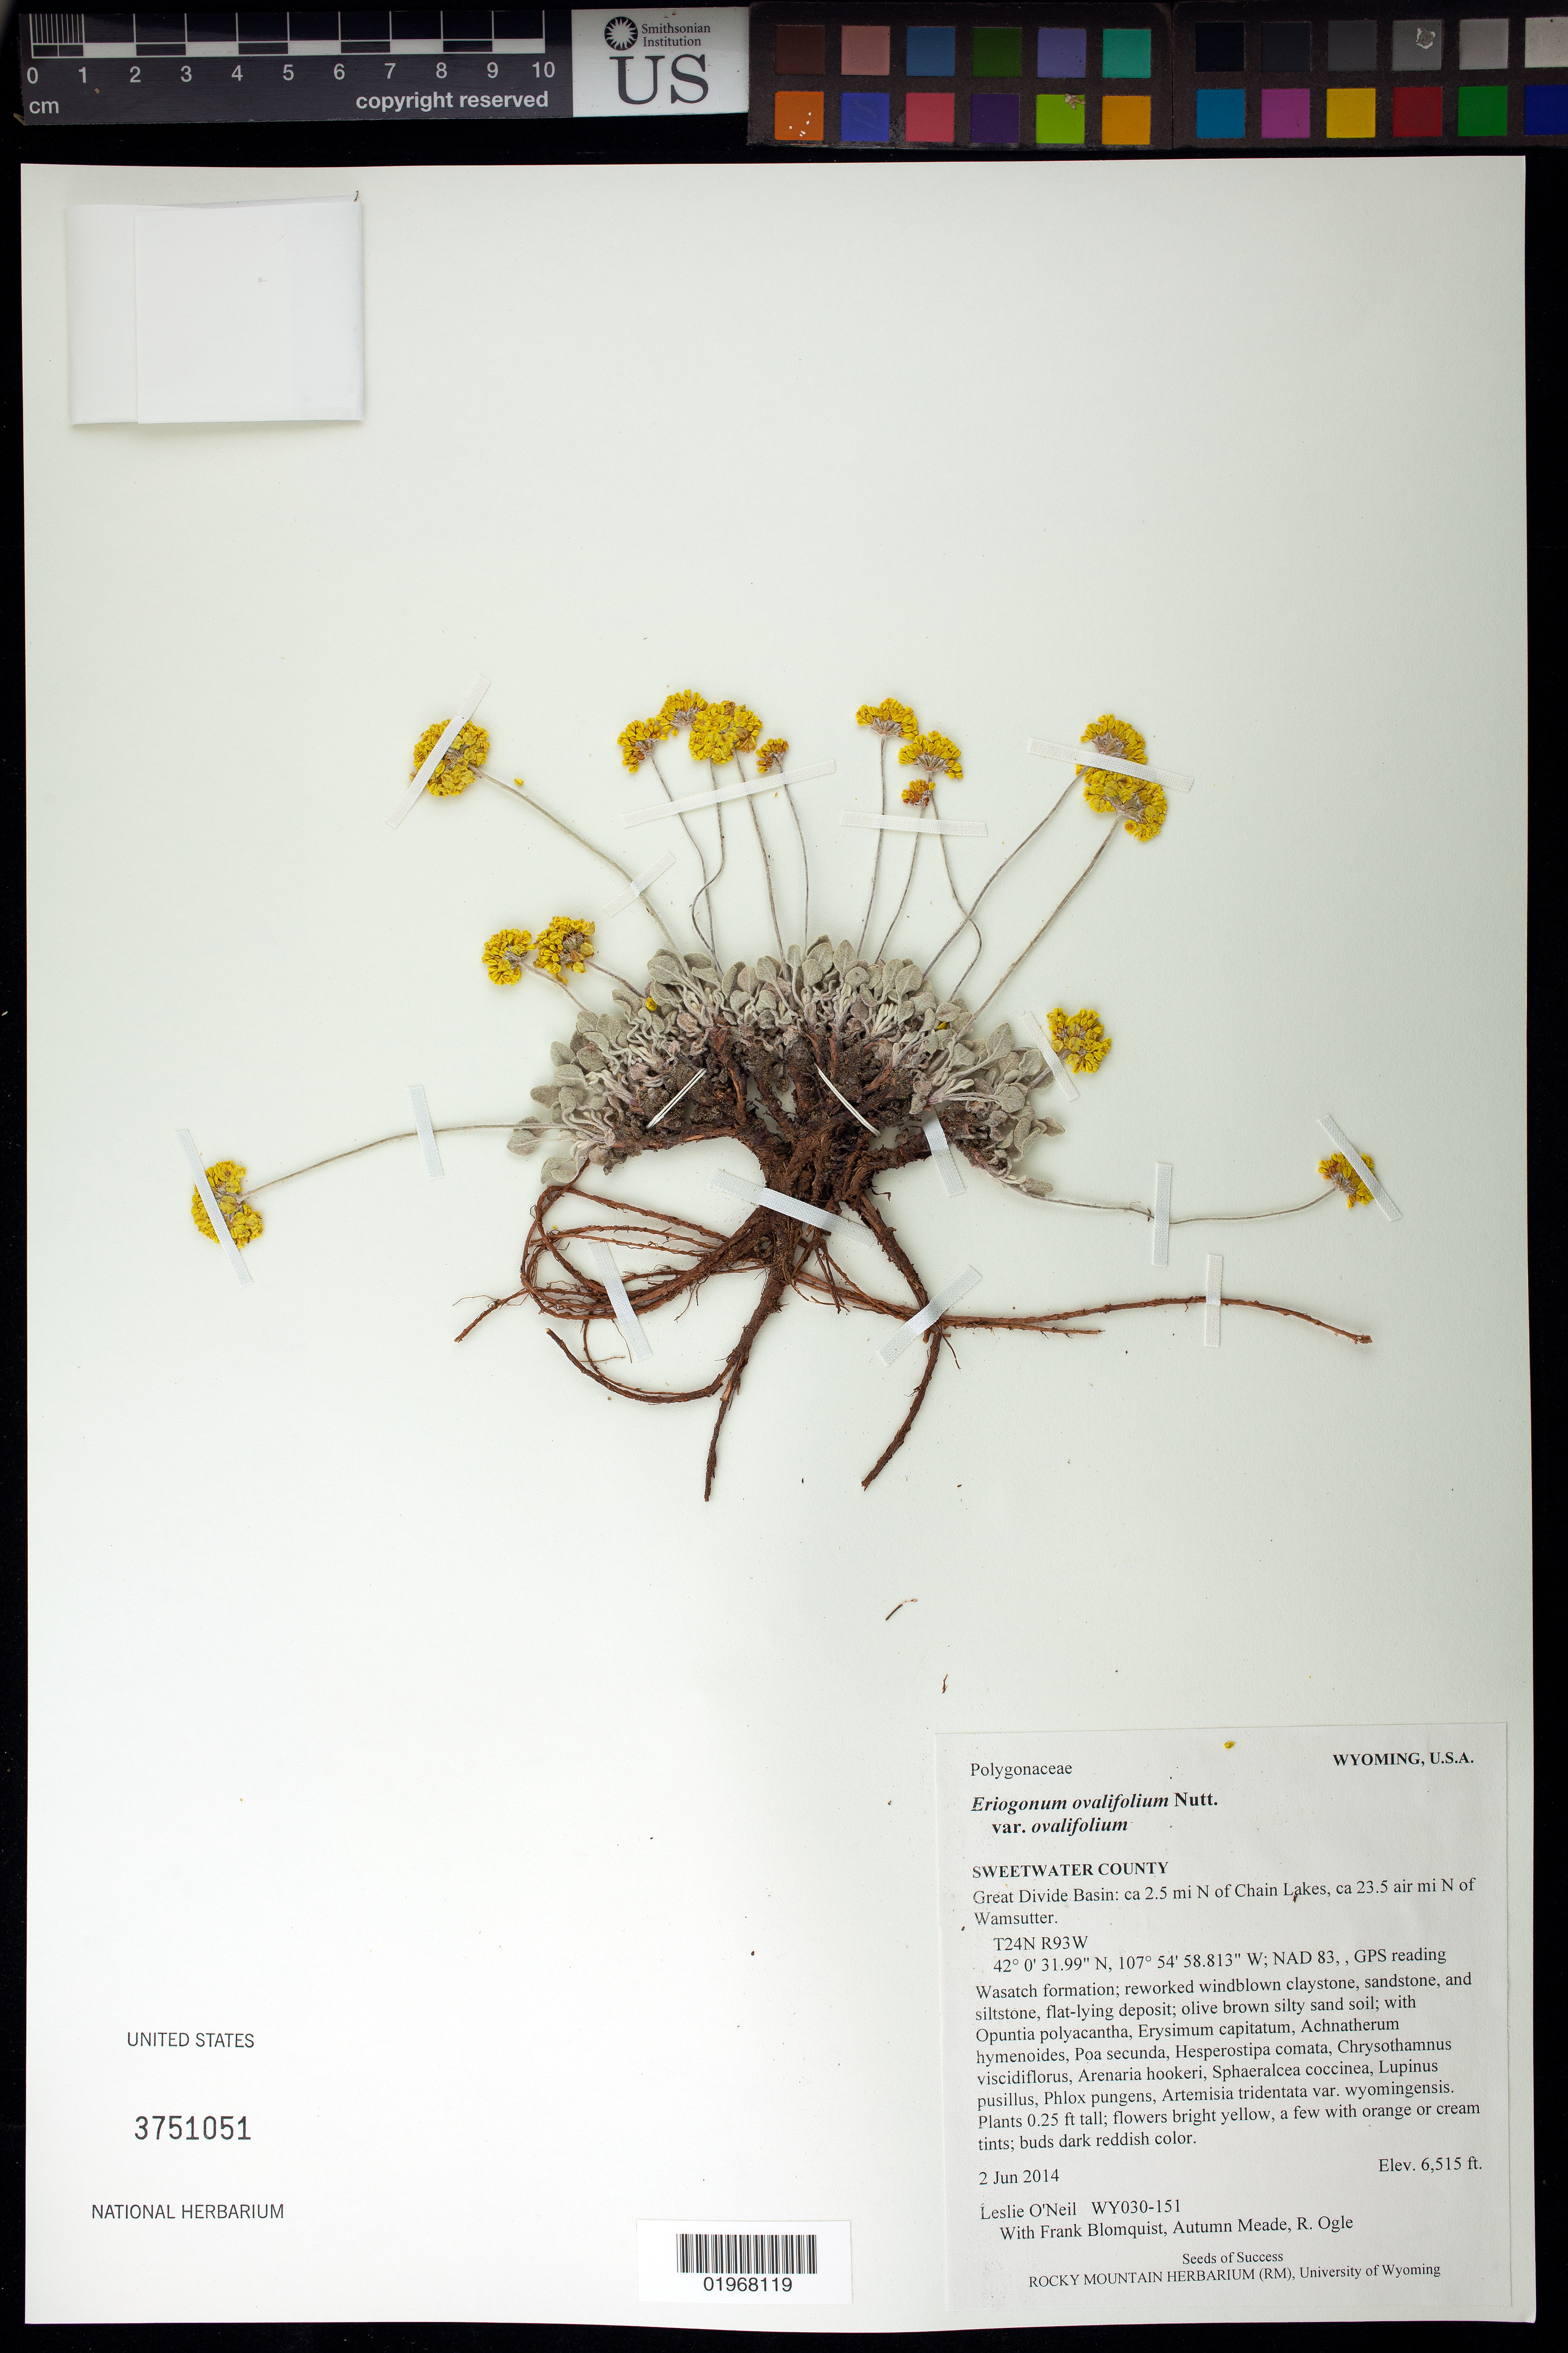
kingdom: Plantae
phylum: Tracheophyta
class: Magnoliopsida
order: Caryophyllales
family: Polygonaceae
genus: Eriogonum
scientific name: Eriogonum ovalifolium var. ovalifolium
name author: Nutt.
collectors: L. O'Neil, F. Blomquist, A. Meade & R. Ogle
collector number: WY030-151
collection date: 2014-06-02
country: United States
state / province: Wyoming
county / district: Sweetwater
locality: Great Divide Basin: ca 2.5 mi. N of Chain Lakes, ca 23.5 air mi. N of Wamsutter.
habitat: Reworked windblown claystone, sandstone, siltstone, flat-lying deposit; olive brown silty sand soil.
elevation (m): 1986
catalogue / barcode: US 3751051